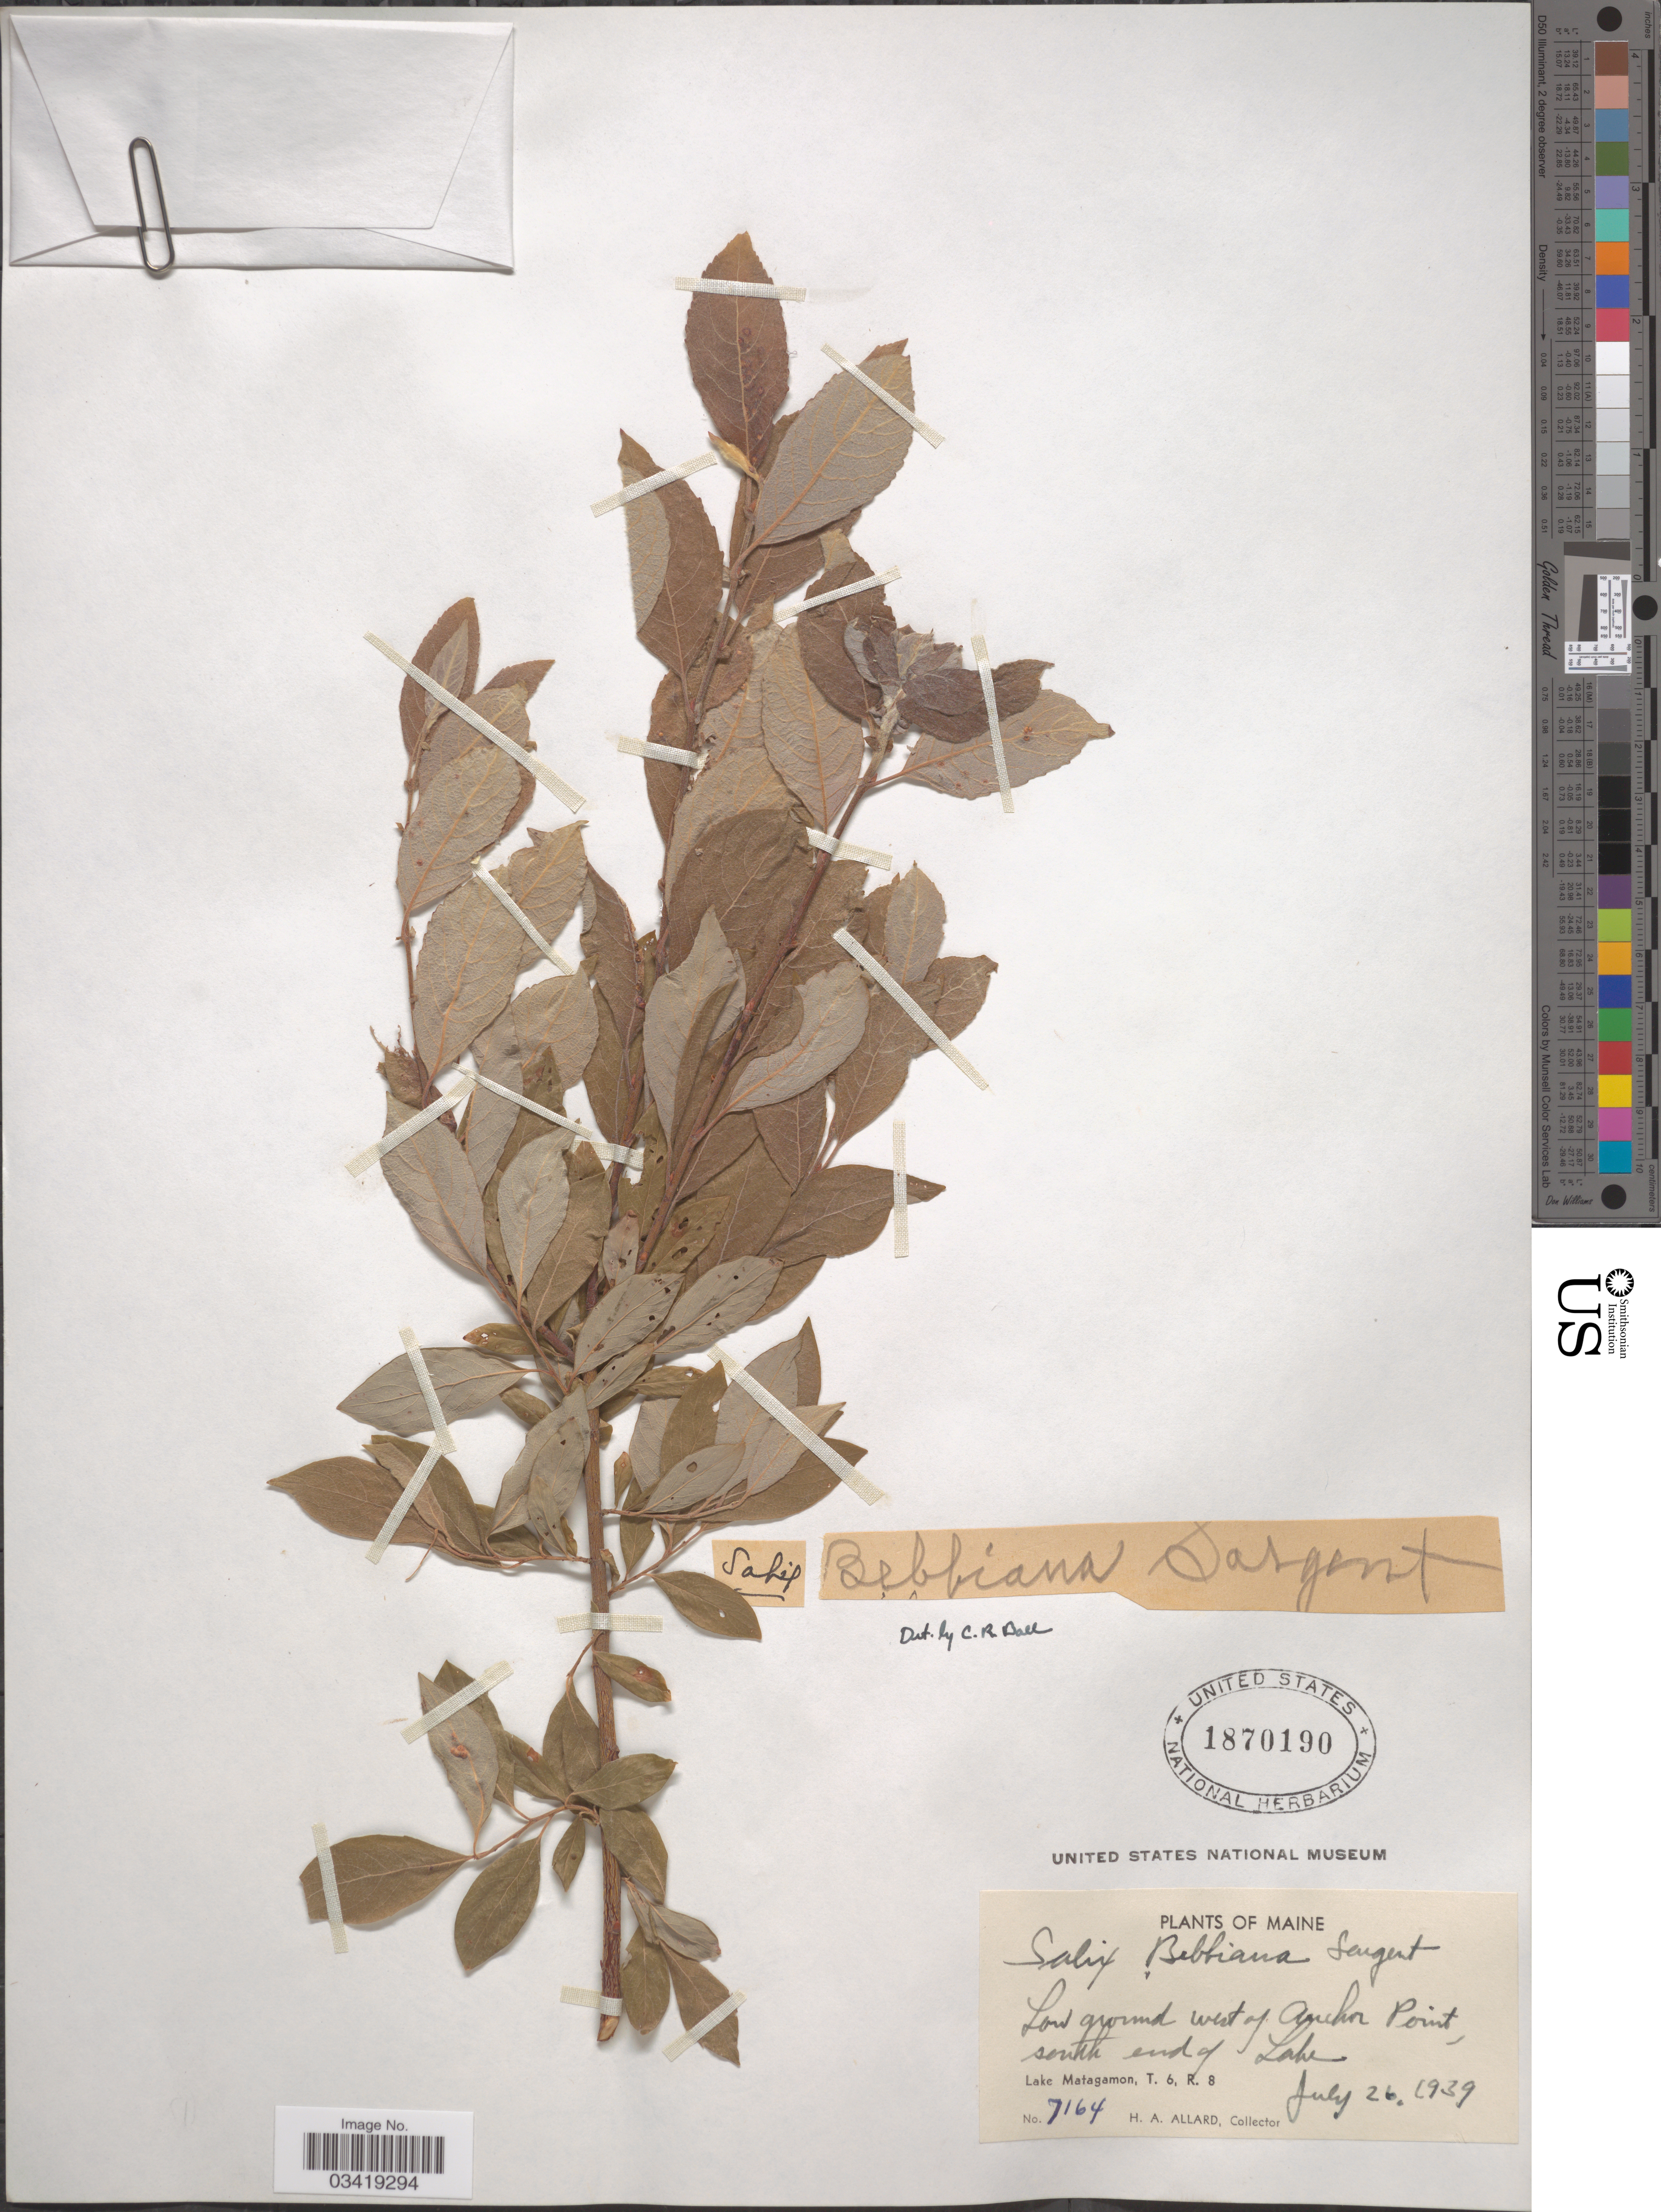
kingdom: Plantae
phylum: Tracheophyta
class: Magnoliopsida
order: Malpighiales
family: Salicaceae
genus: Salix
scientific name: Salix bebbiana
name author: Sarg.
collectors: H. A. Allard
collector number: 7164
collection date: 1939-07-26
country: United States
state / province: Maine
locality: Low ground west of Anchor Point, south end of Lake. Lake Matagamon, T. 6, R. 8.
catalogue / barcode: US 1870190